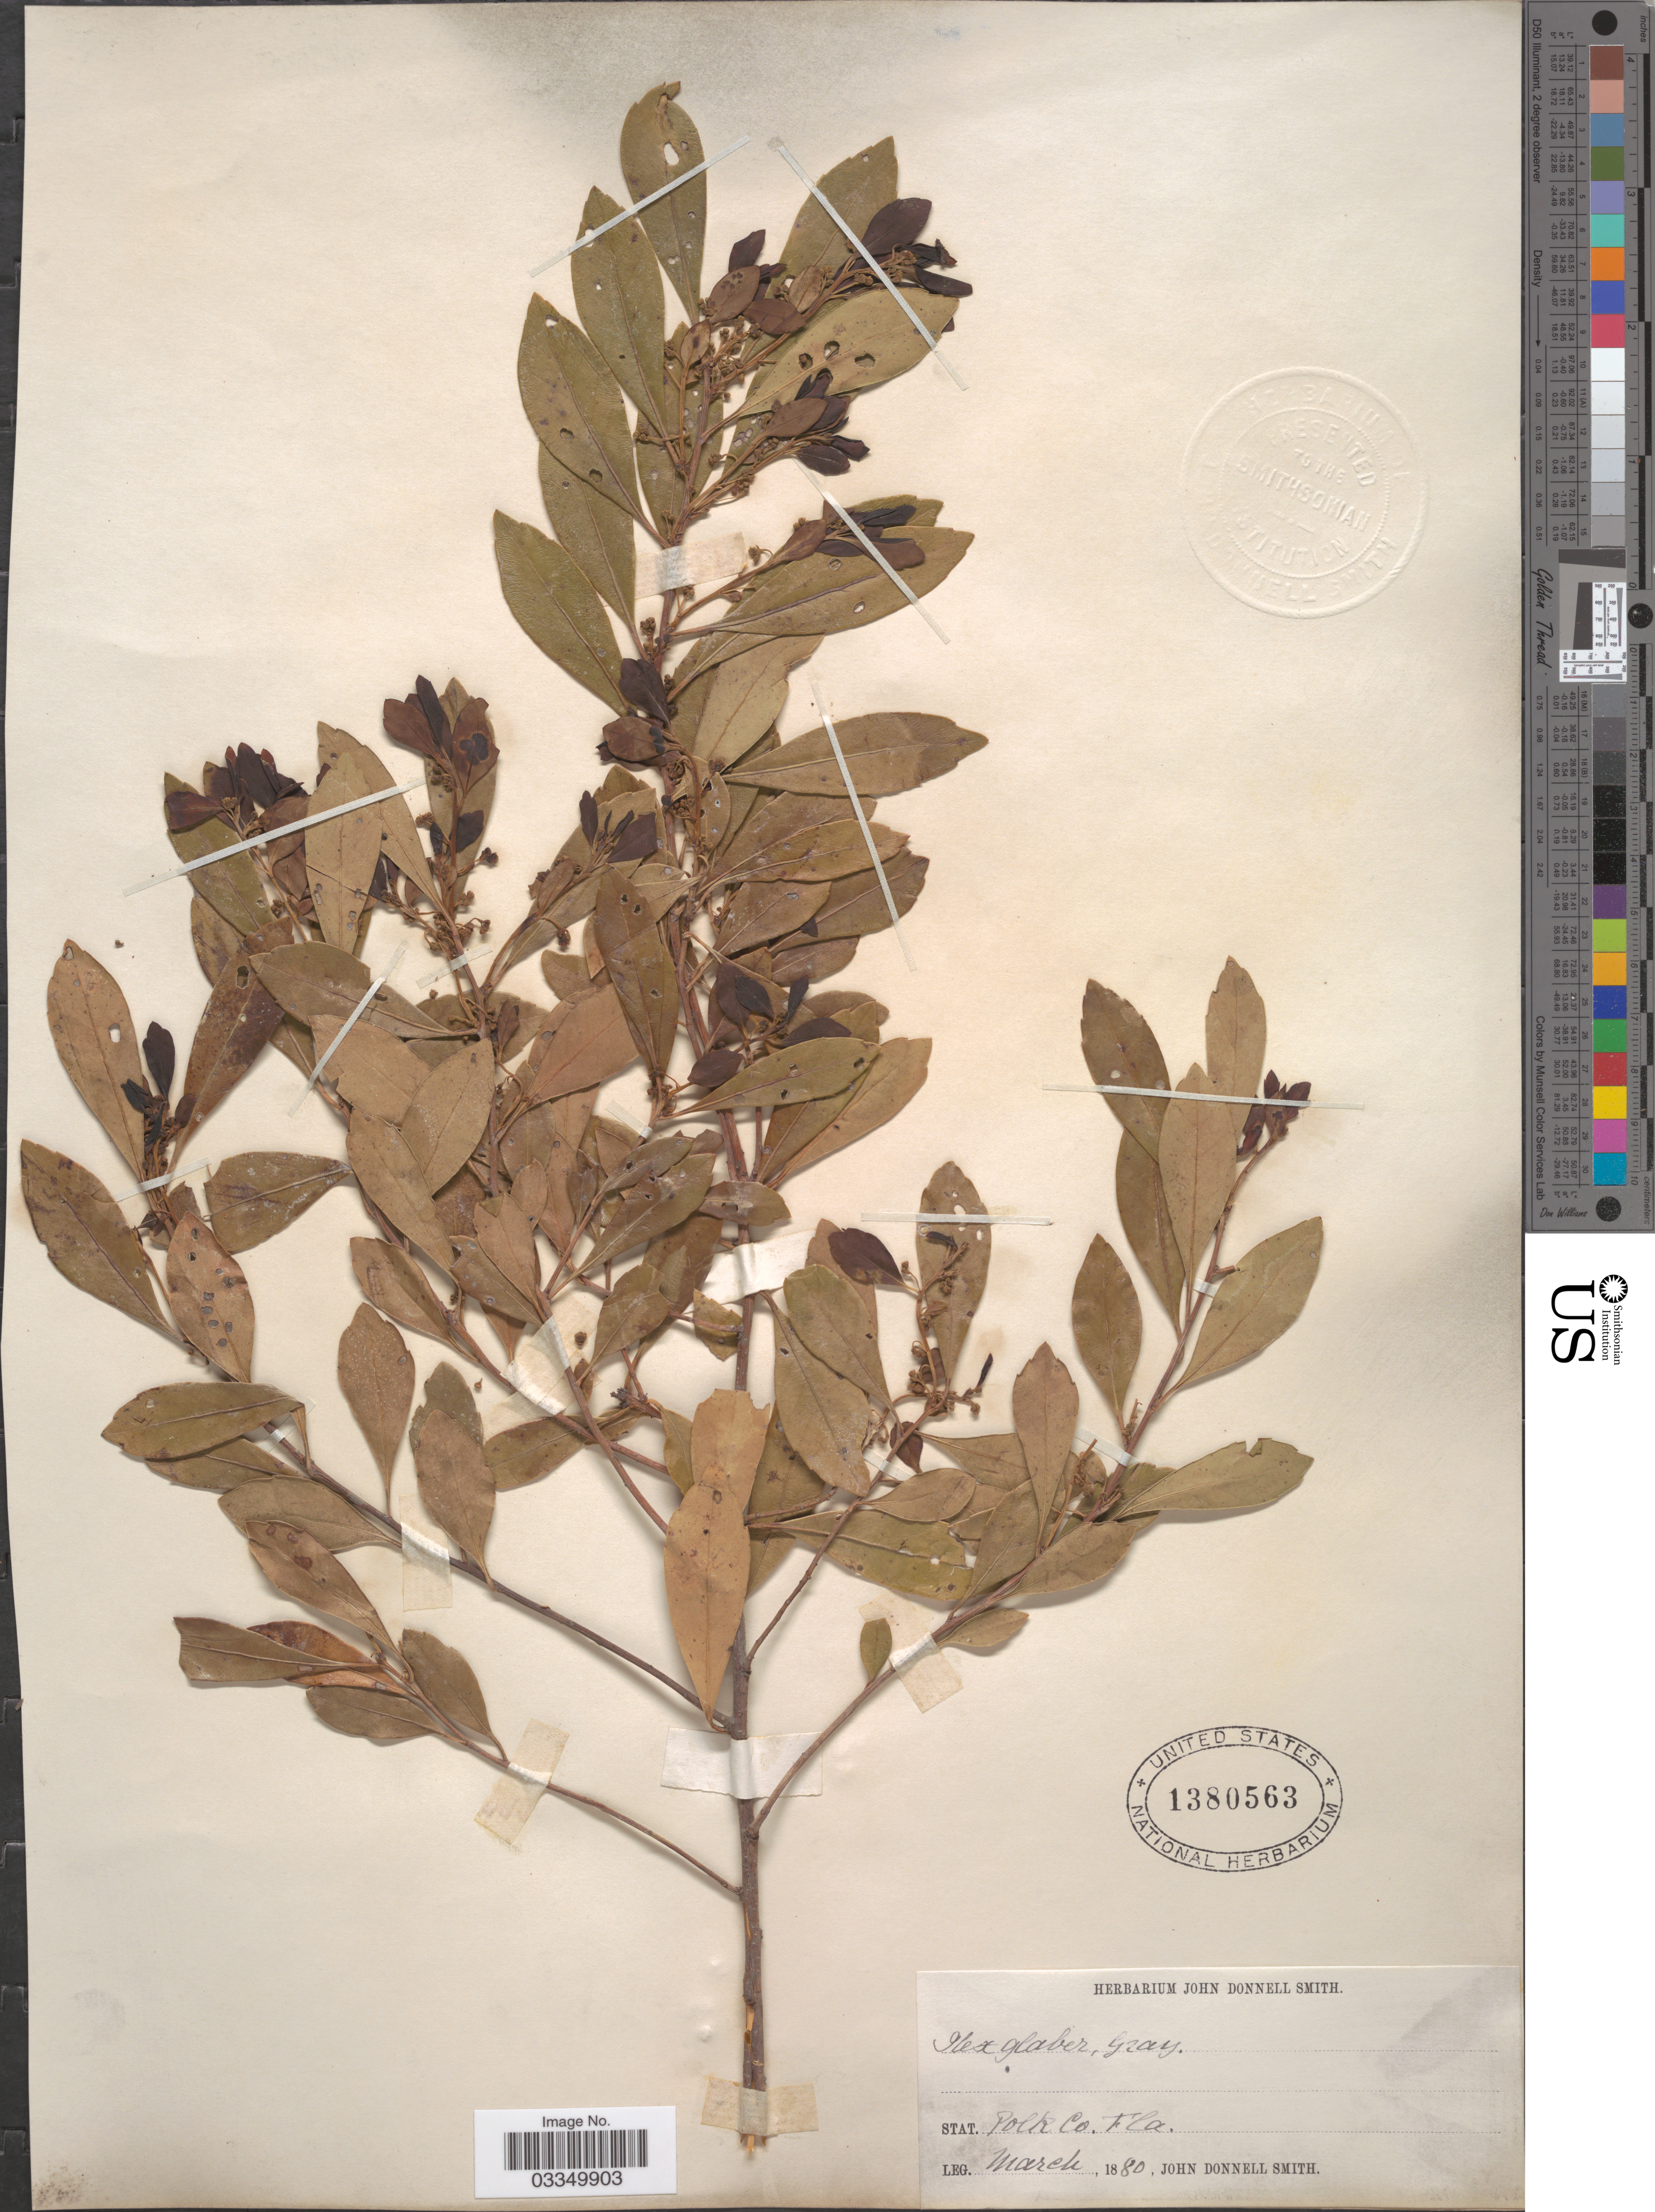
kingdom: Plantae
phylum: Tracheophyta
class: Magnoliopsida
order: Aquifoliales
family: Aquifoliaceae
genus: Ilex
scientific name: Ilex glabra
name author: (L.) A. Gray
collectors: J. Donnell Smith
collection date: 1880-03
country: United States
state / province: Florida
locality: Stat. Polk Co.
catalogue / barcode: US 1380563